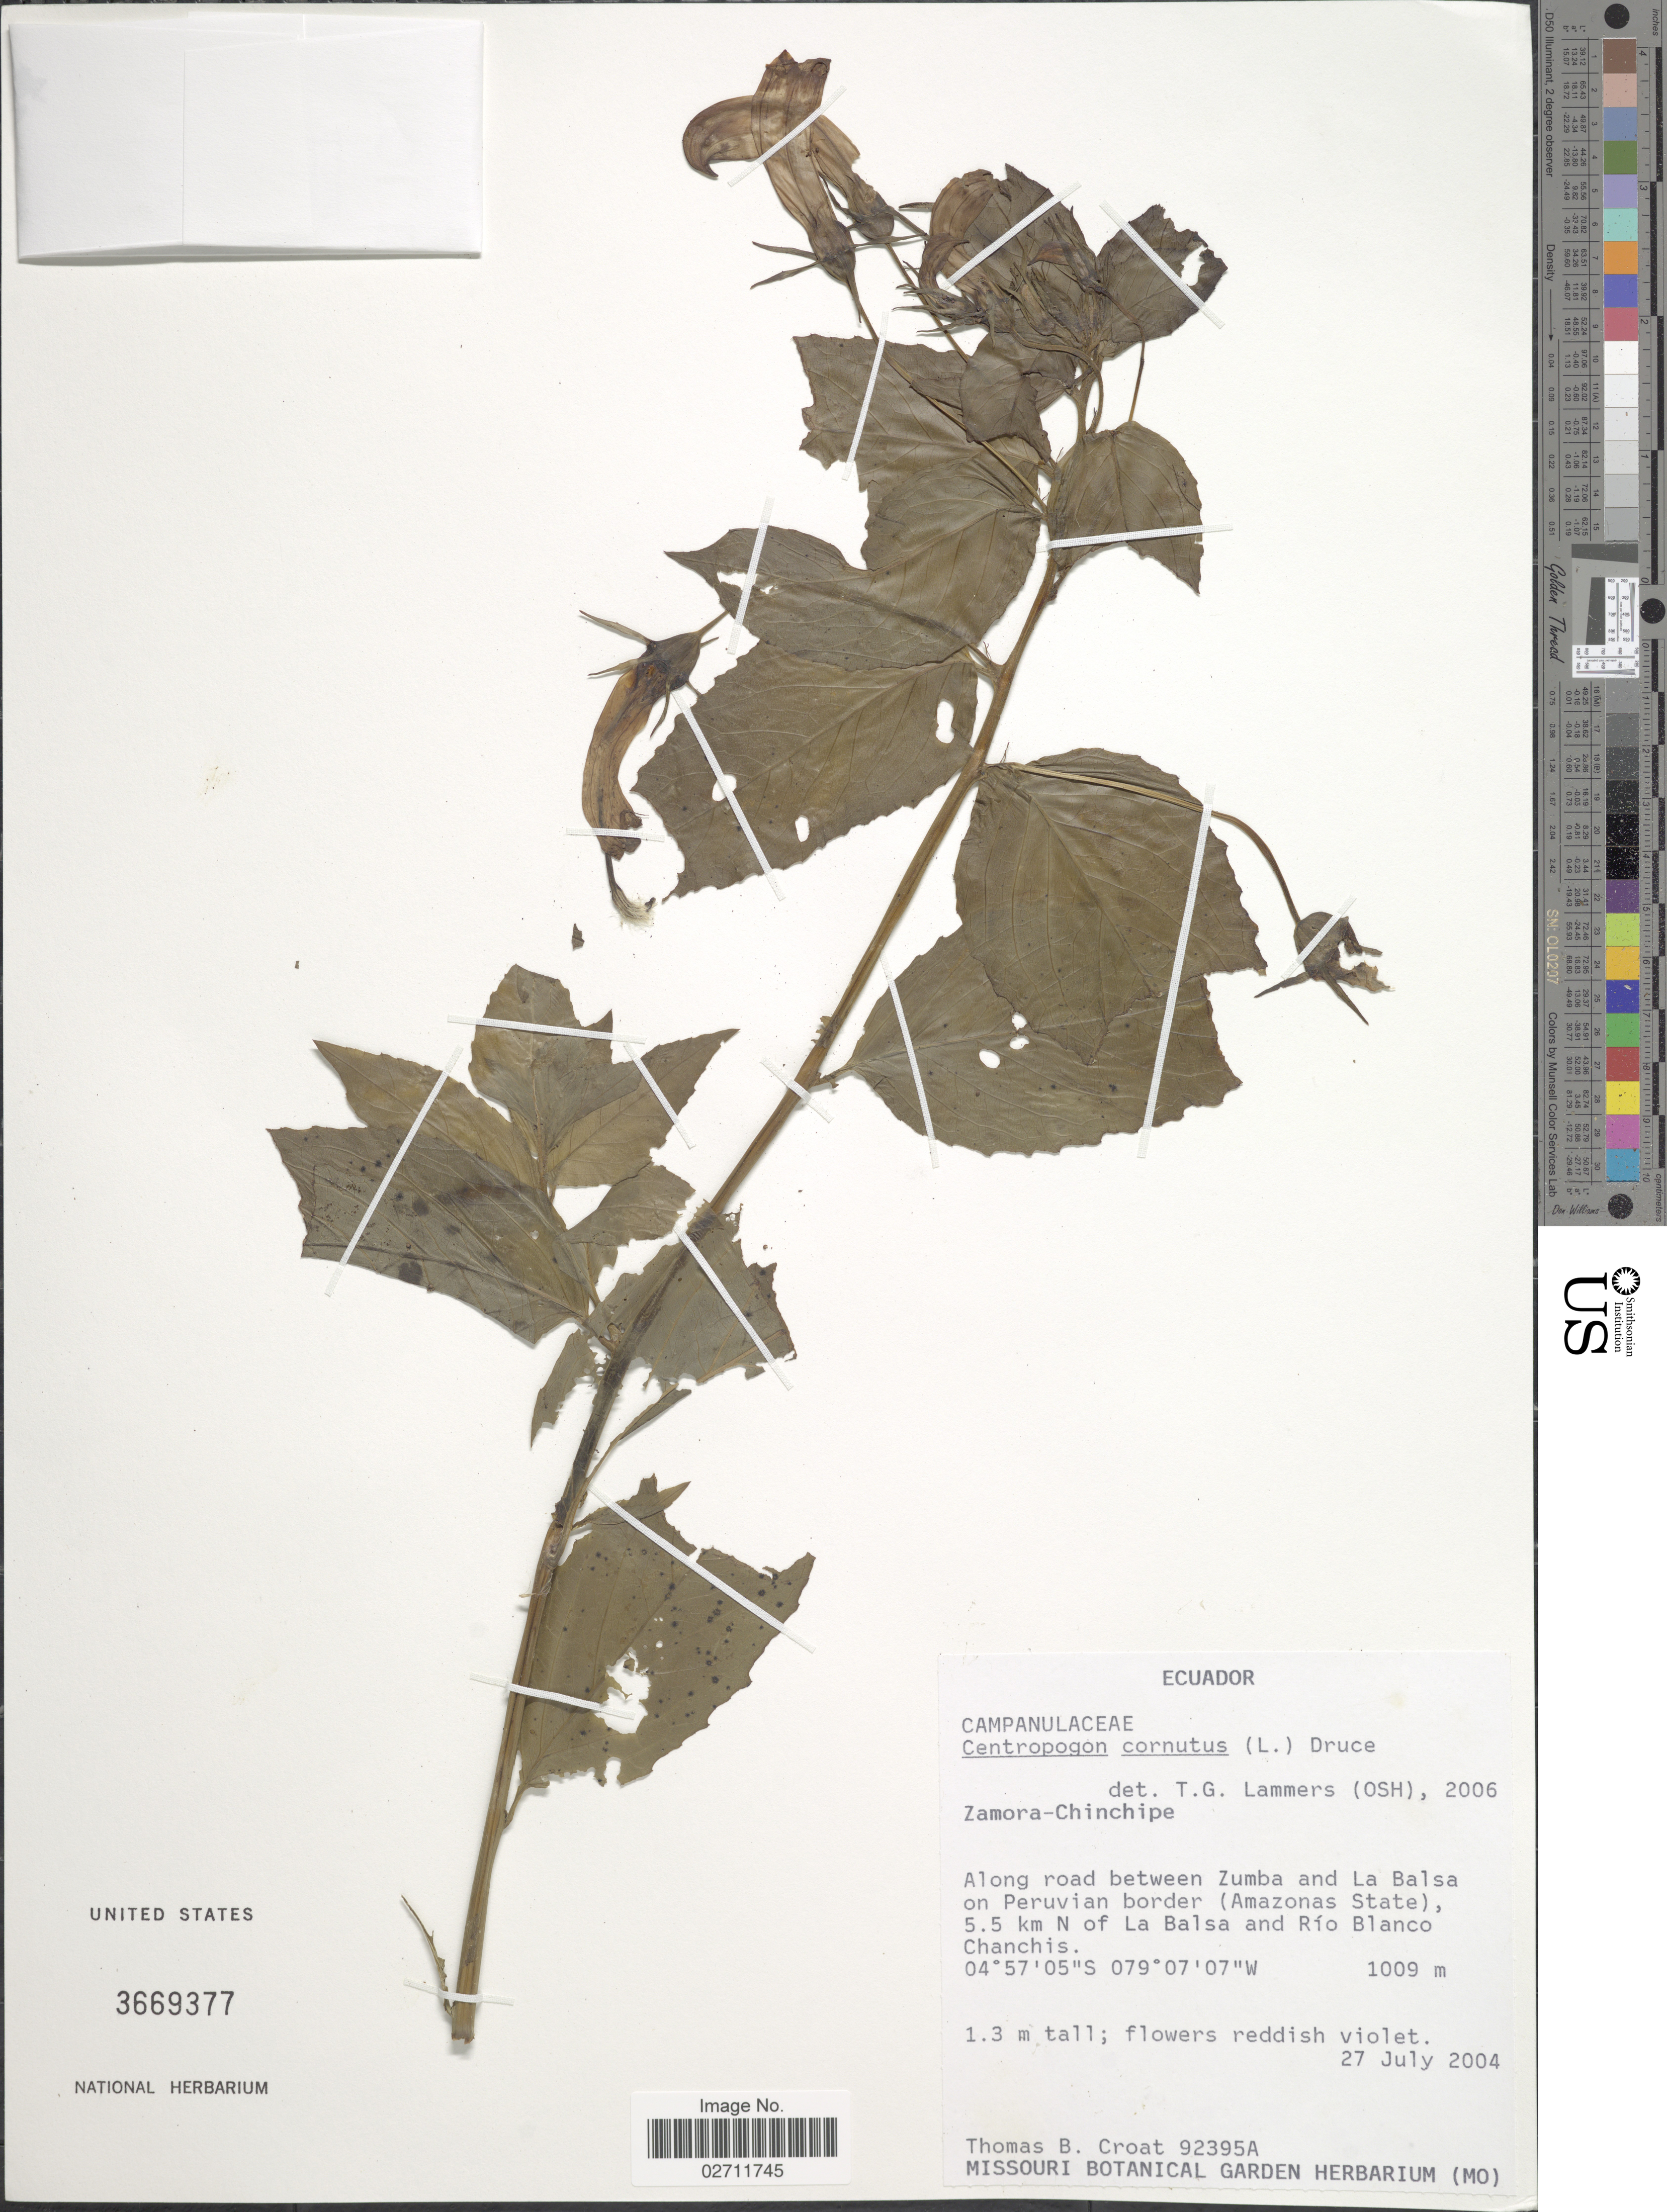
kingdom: Plantae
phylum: Tracheophyta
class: Magnoliopsida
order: Asterales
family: Campanulaceae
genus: Centropogon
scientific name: Centropogon cornutus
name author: (L.) Druce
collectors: T. B. Croat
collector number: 92395A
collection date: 2004-07-27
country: Ecuador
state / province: Zamora-Chinchipe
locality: Along road between Zumba and La Balsa on Peruvian Border (Amazonas State) 5.5 km N of La Balsa and Rio Blanco, Chanchis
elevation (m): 1009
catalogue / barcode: US 3669377